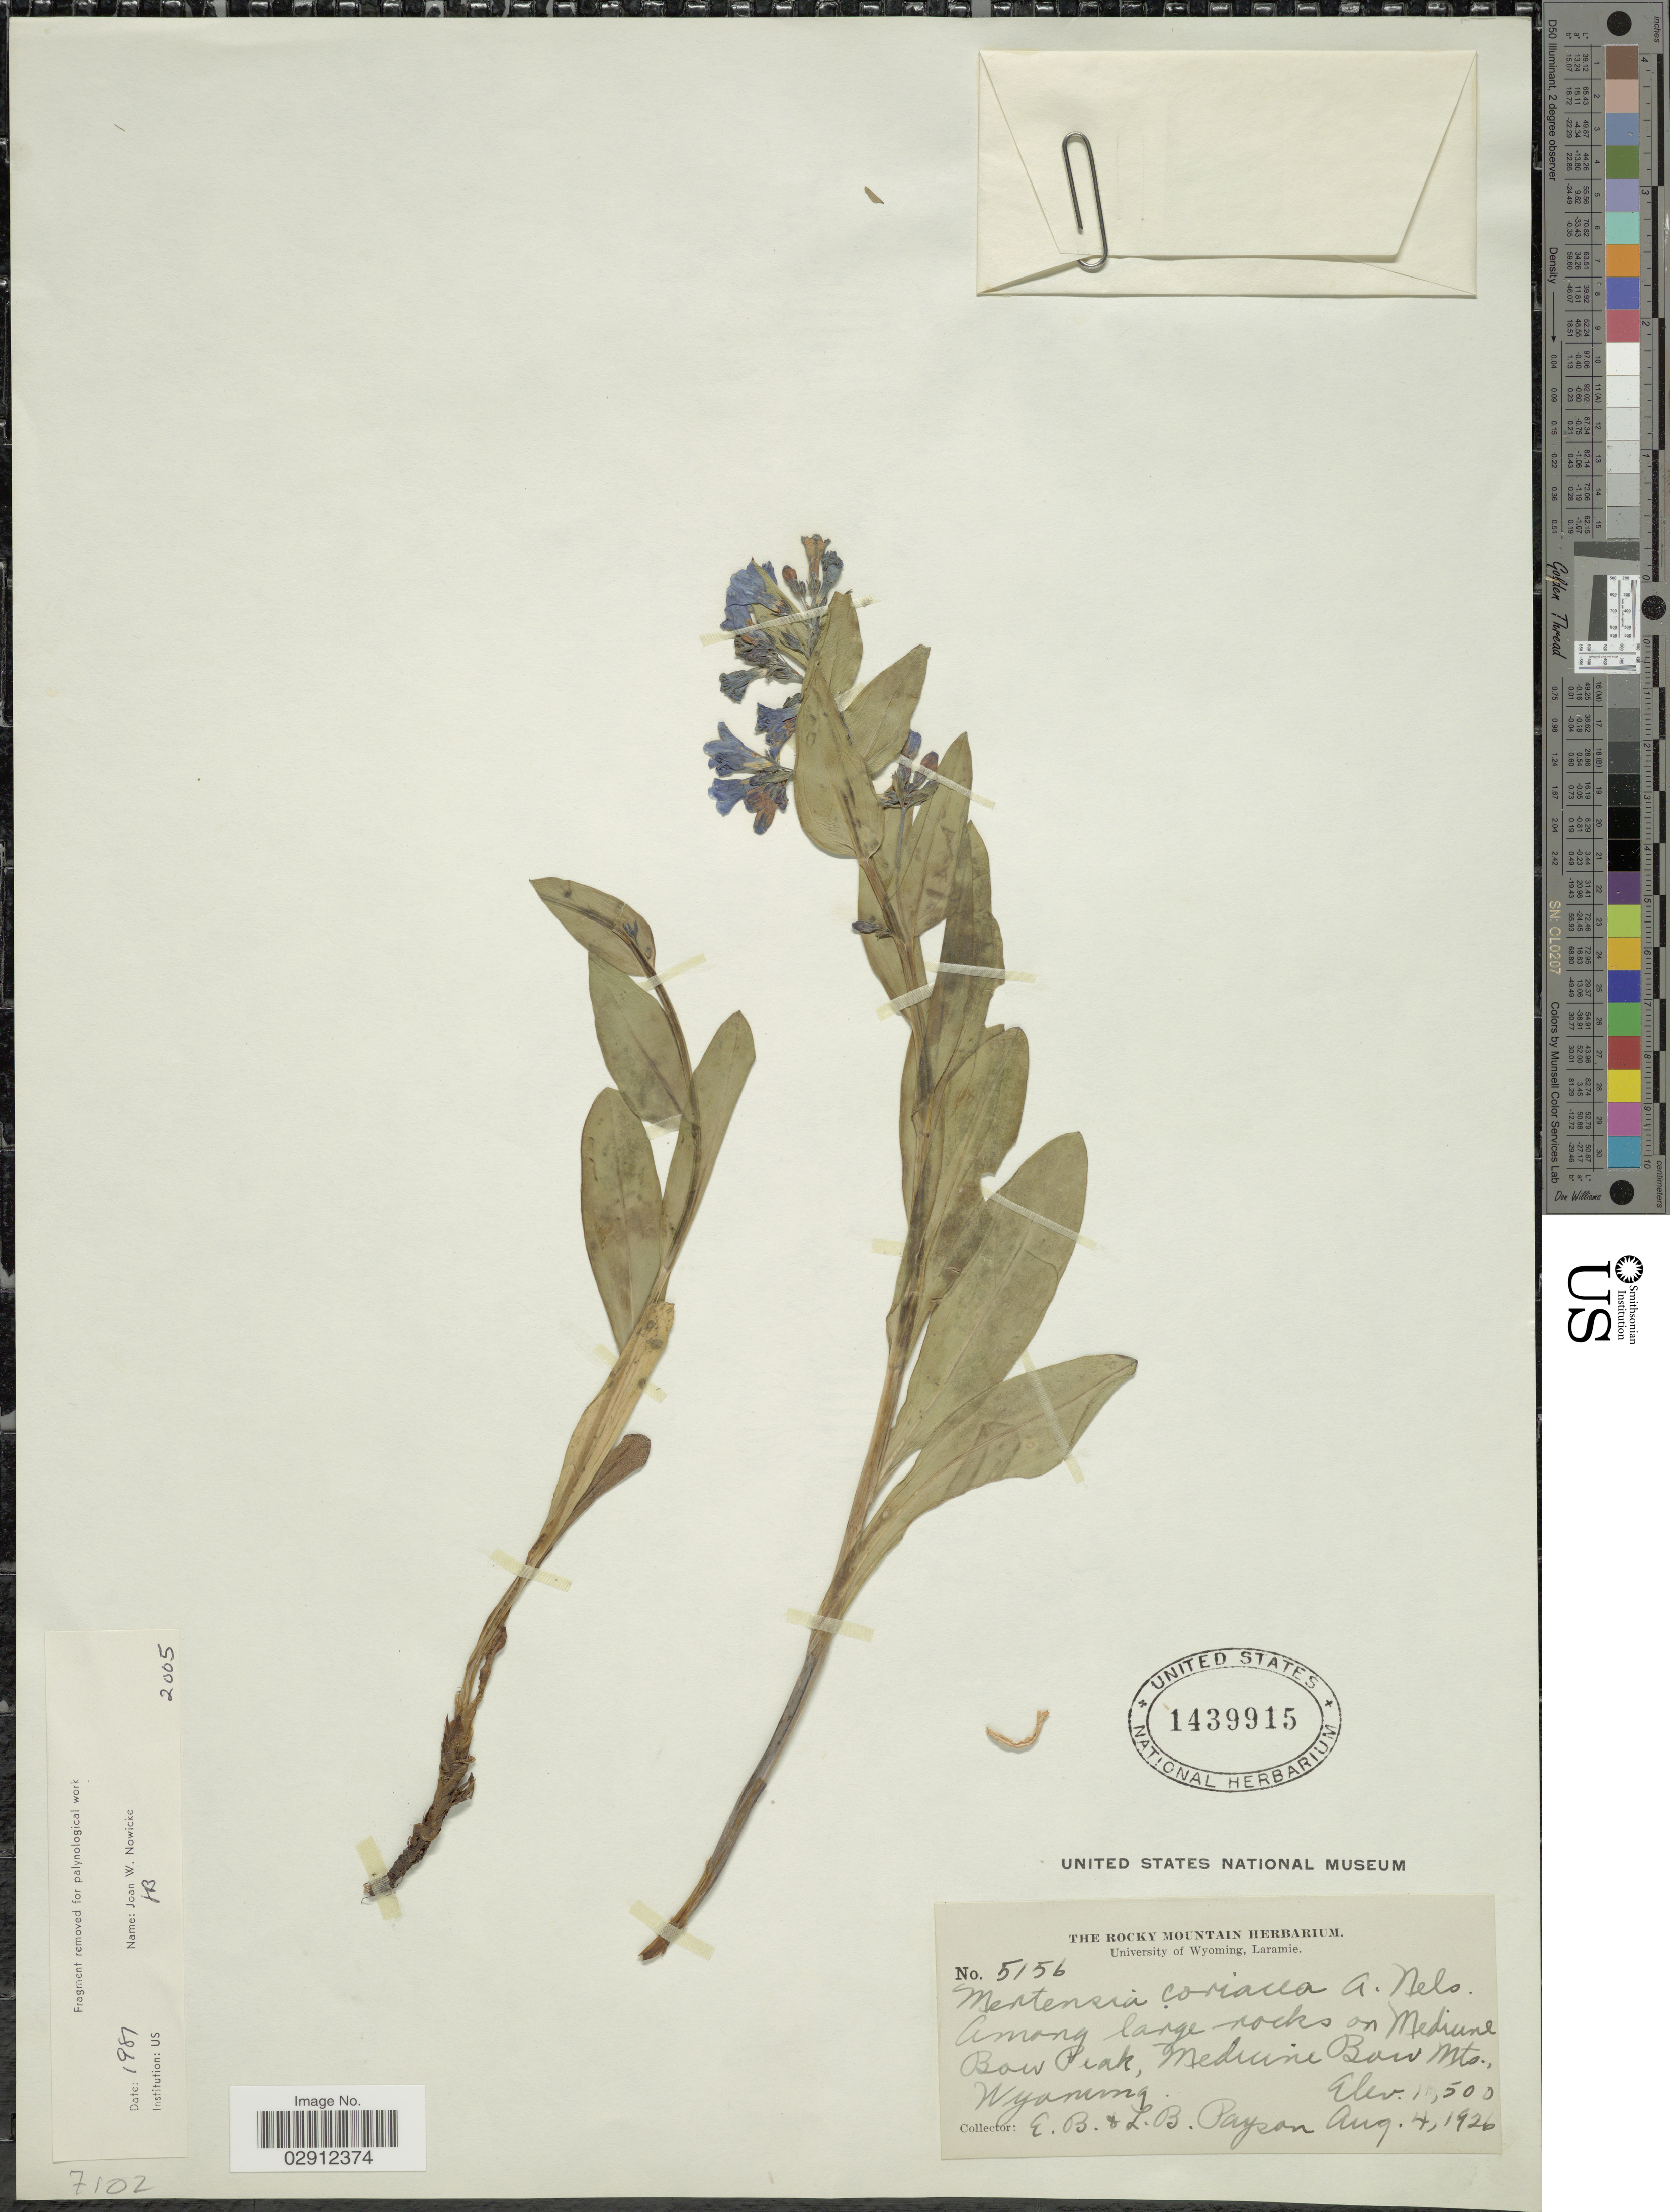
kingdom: Plantae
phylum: Tracheophyta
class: Magnoliopsida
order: Boraginales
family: Boraginaceae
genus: Mertensia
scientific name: Mertensia coriacea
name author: A. Nelson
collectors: E. B. Payson & L. Payson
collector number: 5156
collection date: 1926-08-04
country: United States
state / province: Wyoming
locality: Among large rocks on Medicine Bow Peak, Medicine Bow Mts.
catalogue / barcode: US 1439915